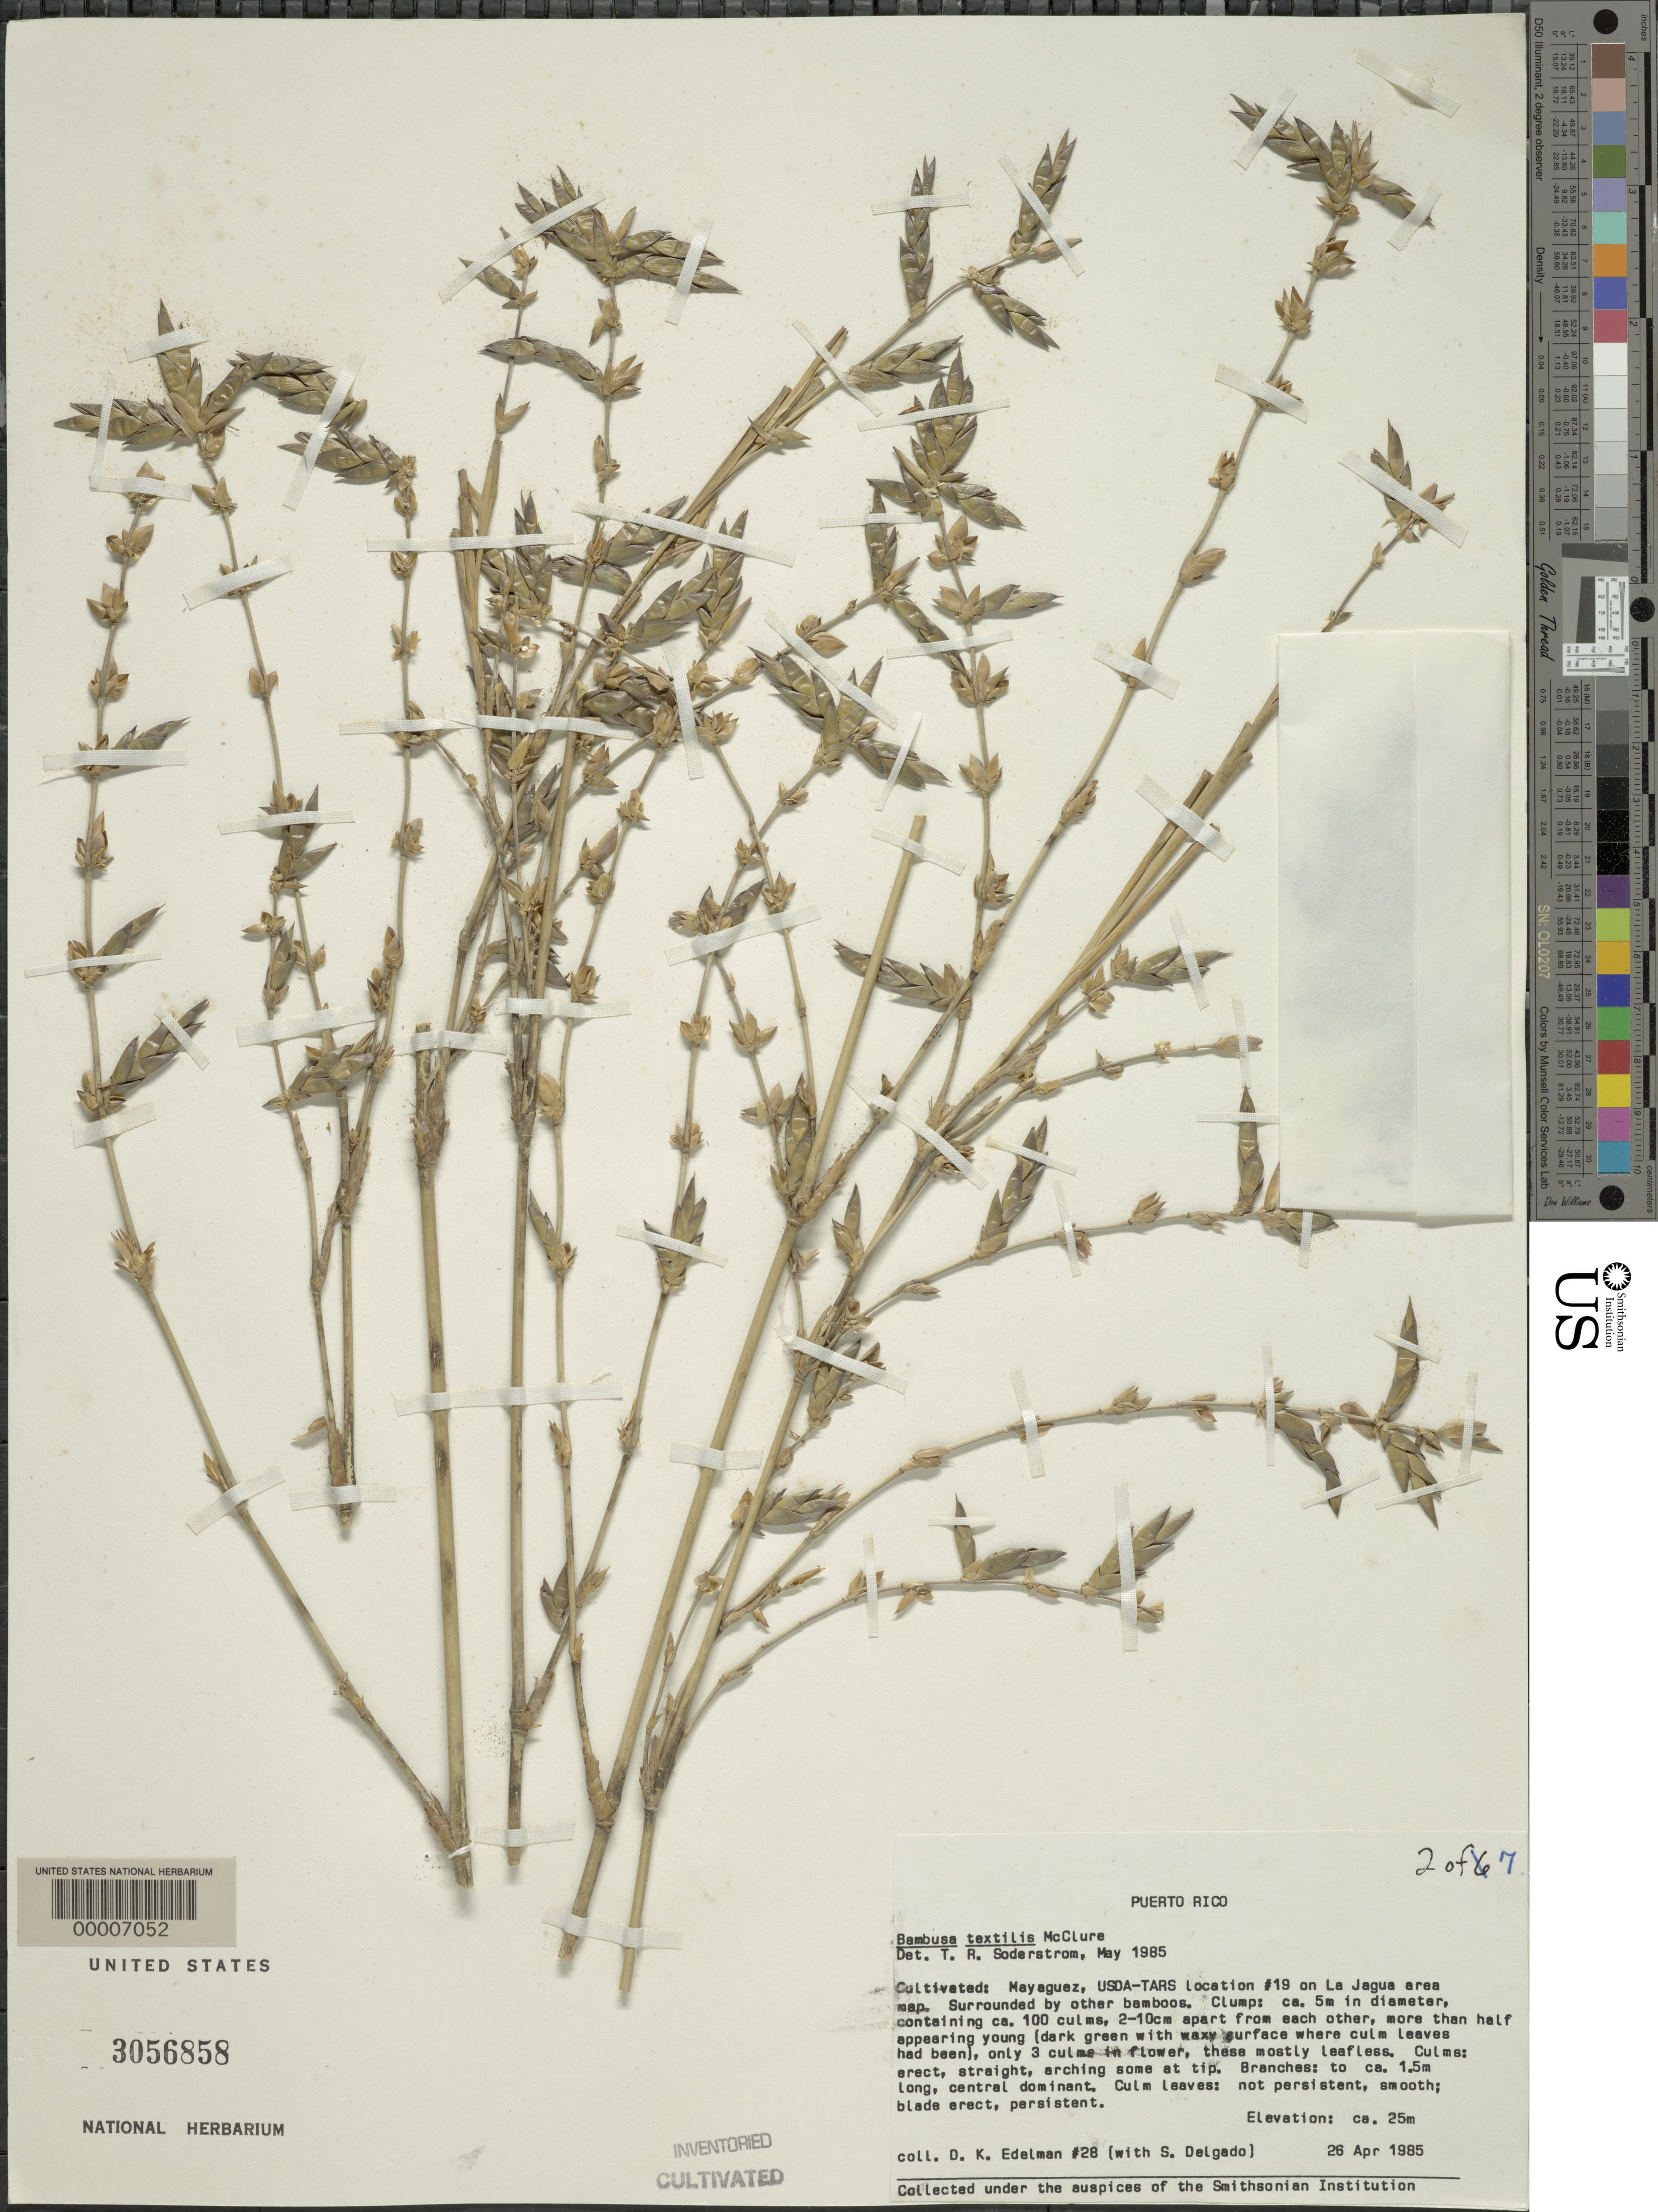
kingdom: Plantae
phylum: Tracheophyta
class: Liliopsida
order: Poales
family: Poaceae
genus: Bambusa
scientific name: Bambusa textilis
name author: McClure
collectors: D. Edelman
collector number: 28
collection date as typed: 26 Apr 1985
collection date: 1985-04-26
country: Puerto Rico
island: Greater Antilles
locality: Mayaguez, usda-tars, location #19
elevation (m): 25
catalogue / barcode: US 3056858